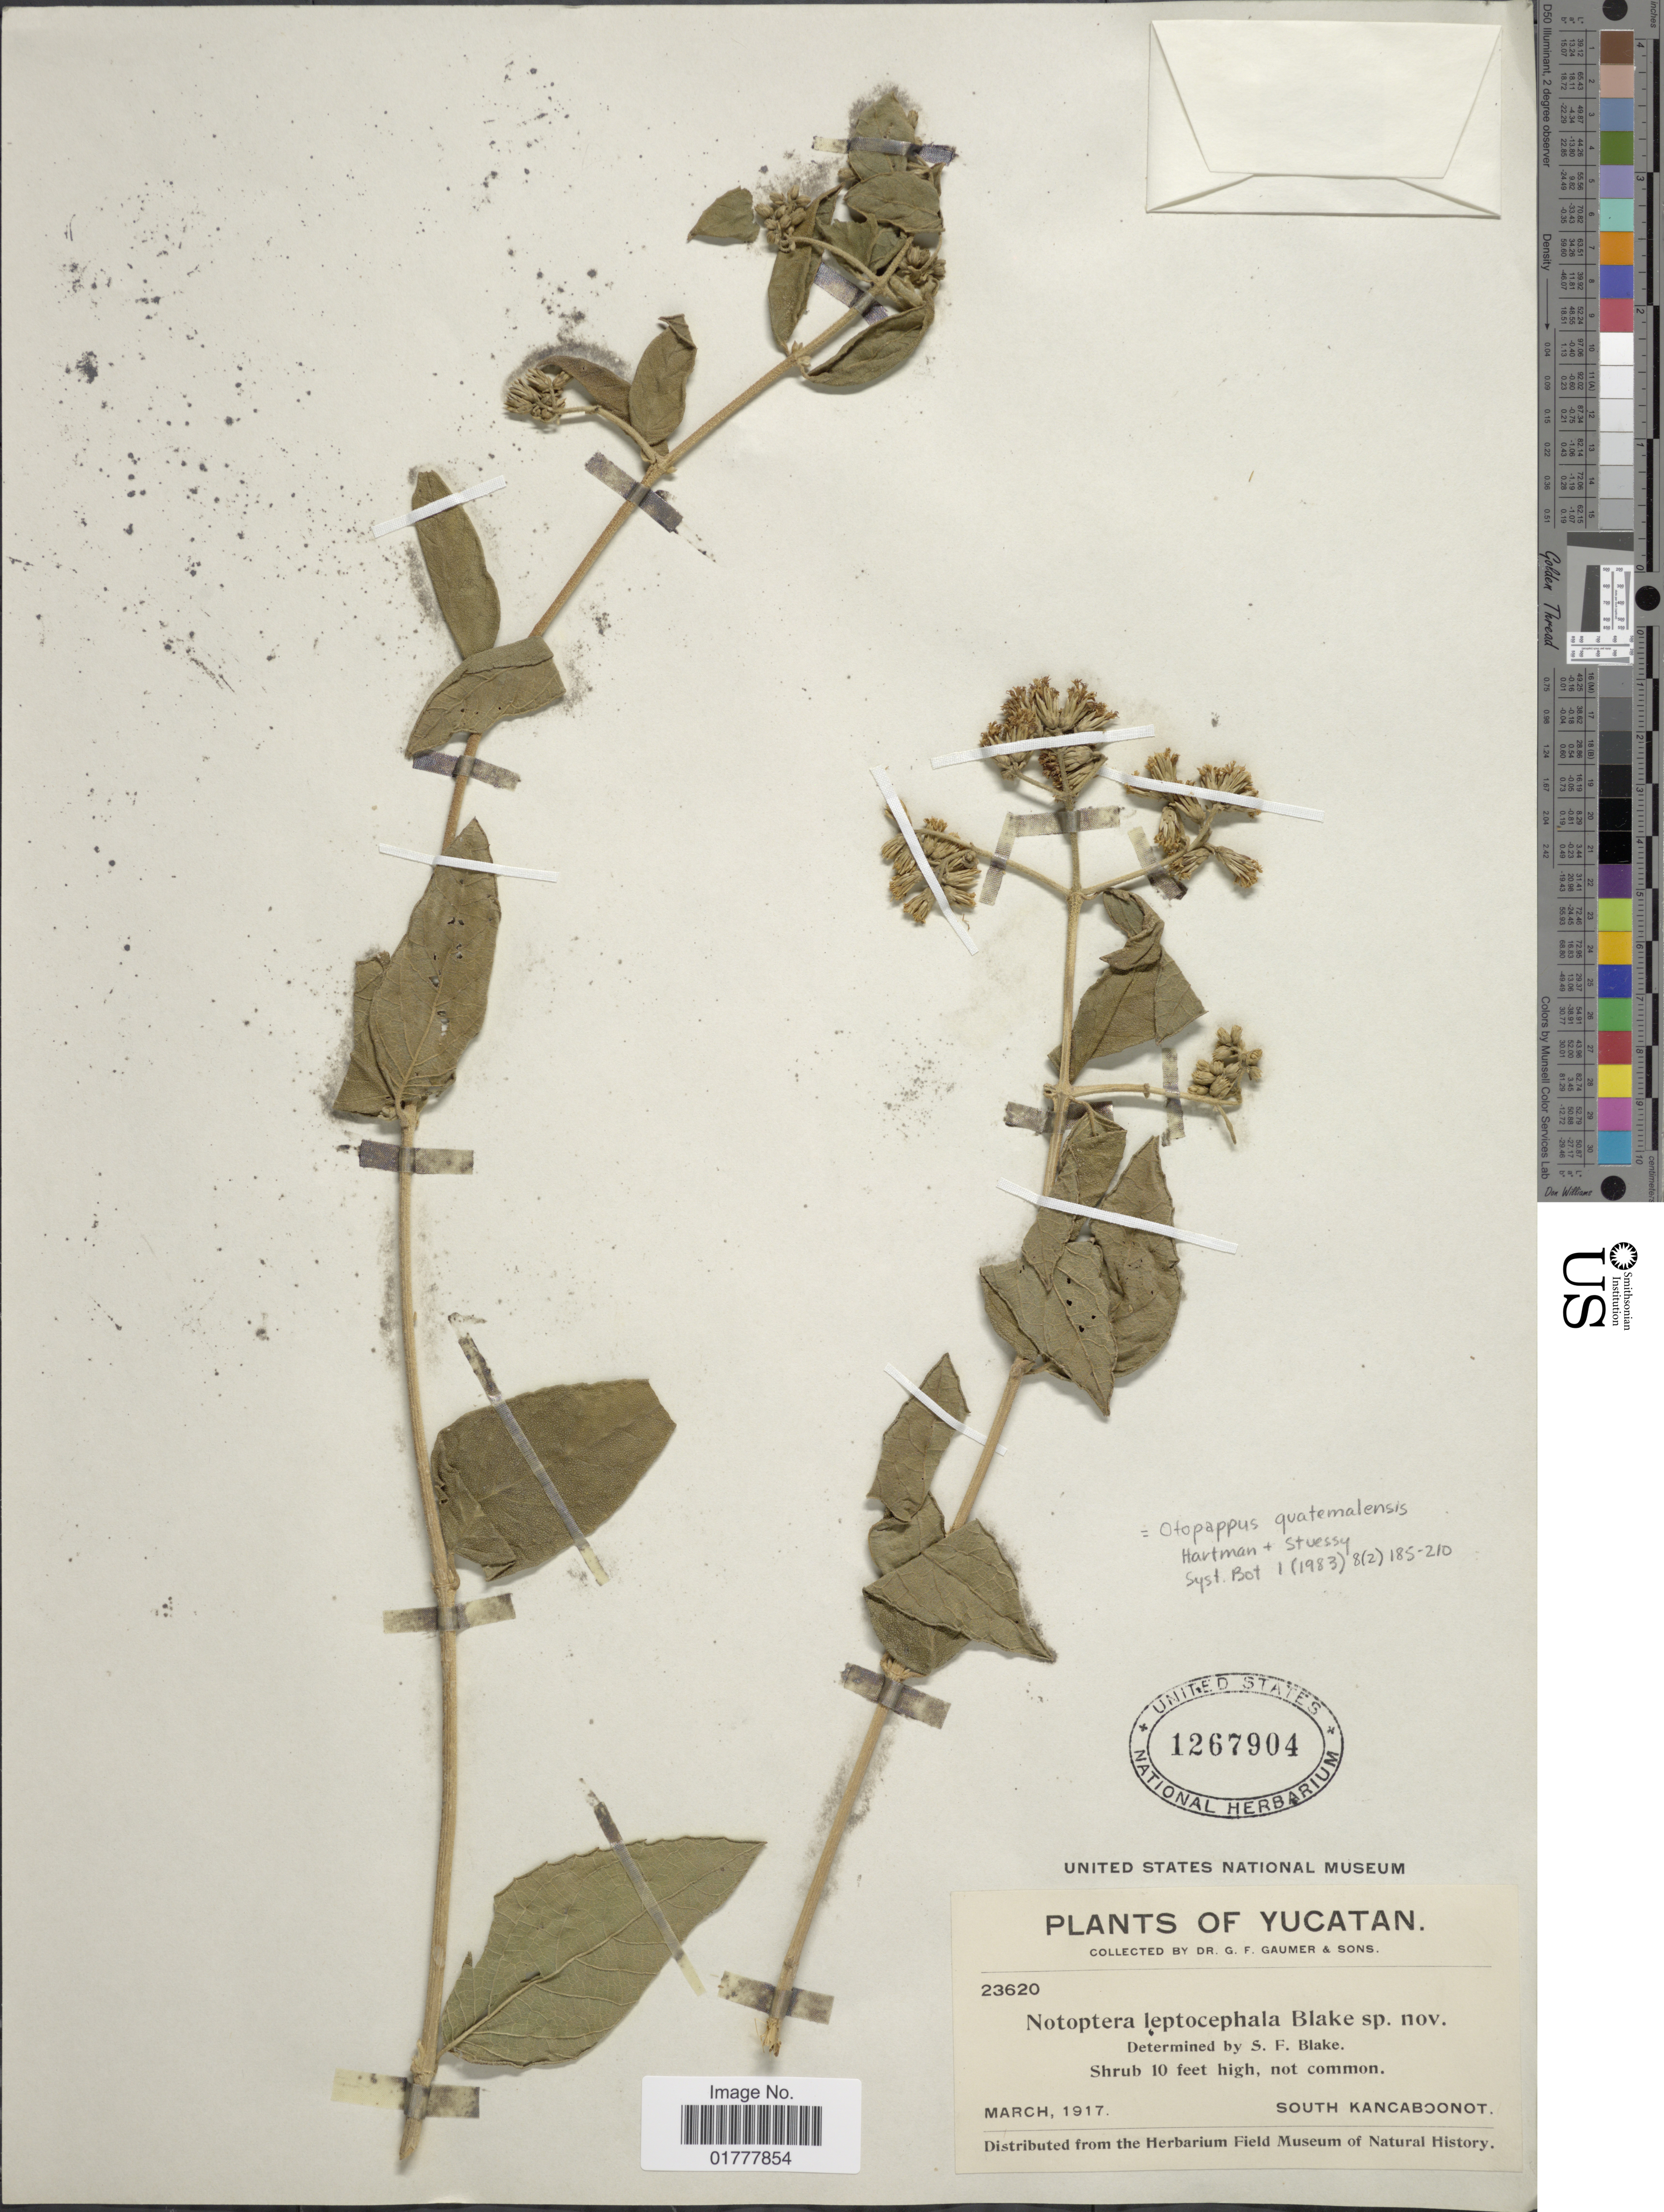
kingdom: Plantae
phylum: Tracheophyta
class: Magnoliopsida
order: Asterales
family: Asteraceae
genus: Otopappus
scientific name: Otopappus guatemalensis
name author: (Urb.) R.L. Hartm. & Steussy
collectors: G. F. Gaumer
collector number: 23620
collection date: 1917-03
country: Mexico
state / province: Yucatán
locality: South Kangaboonot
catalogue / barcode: US 1267904